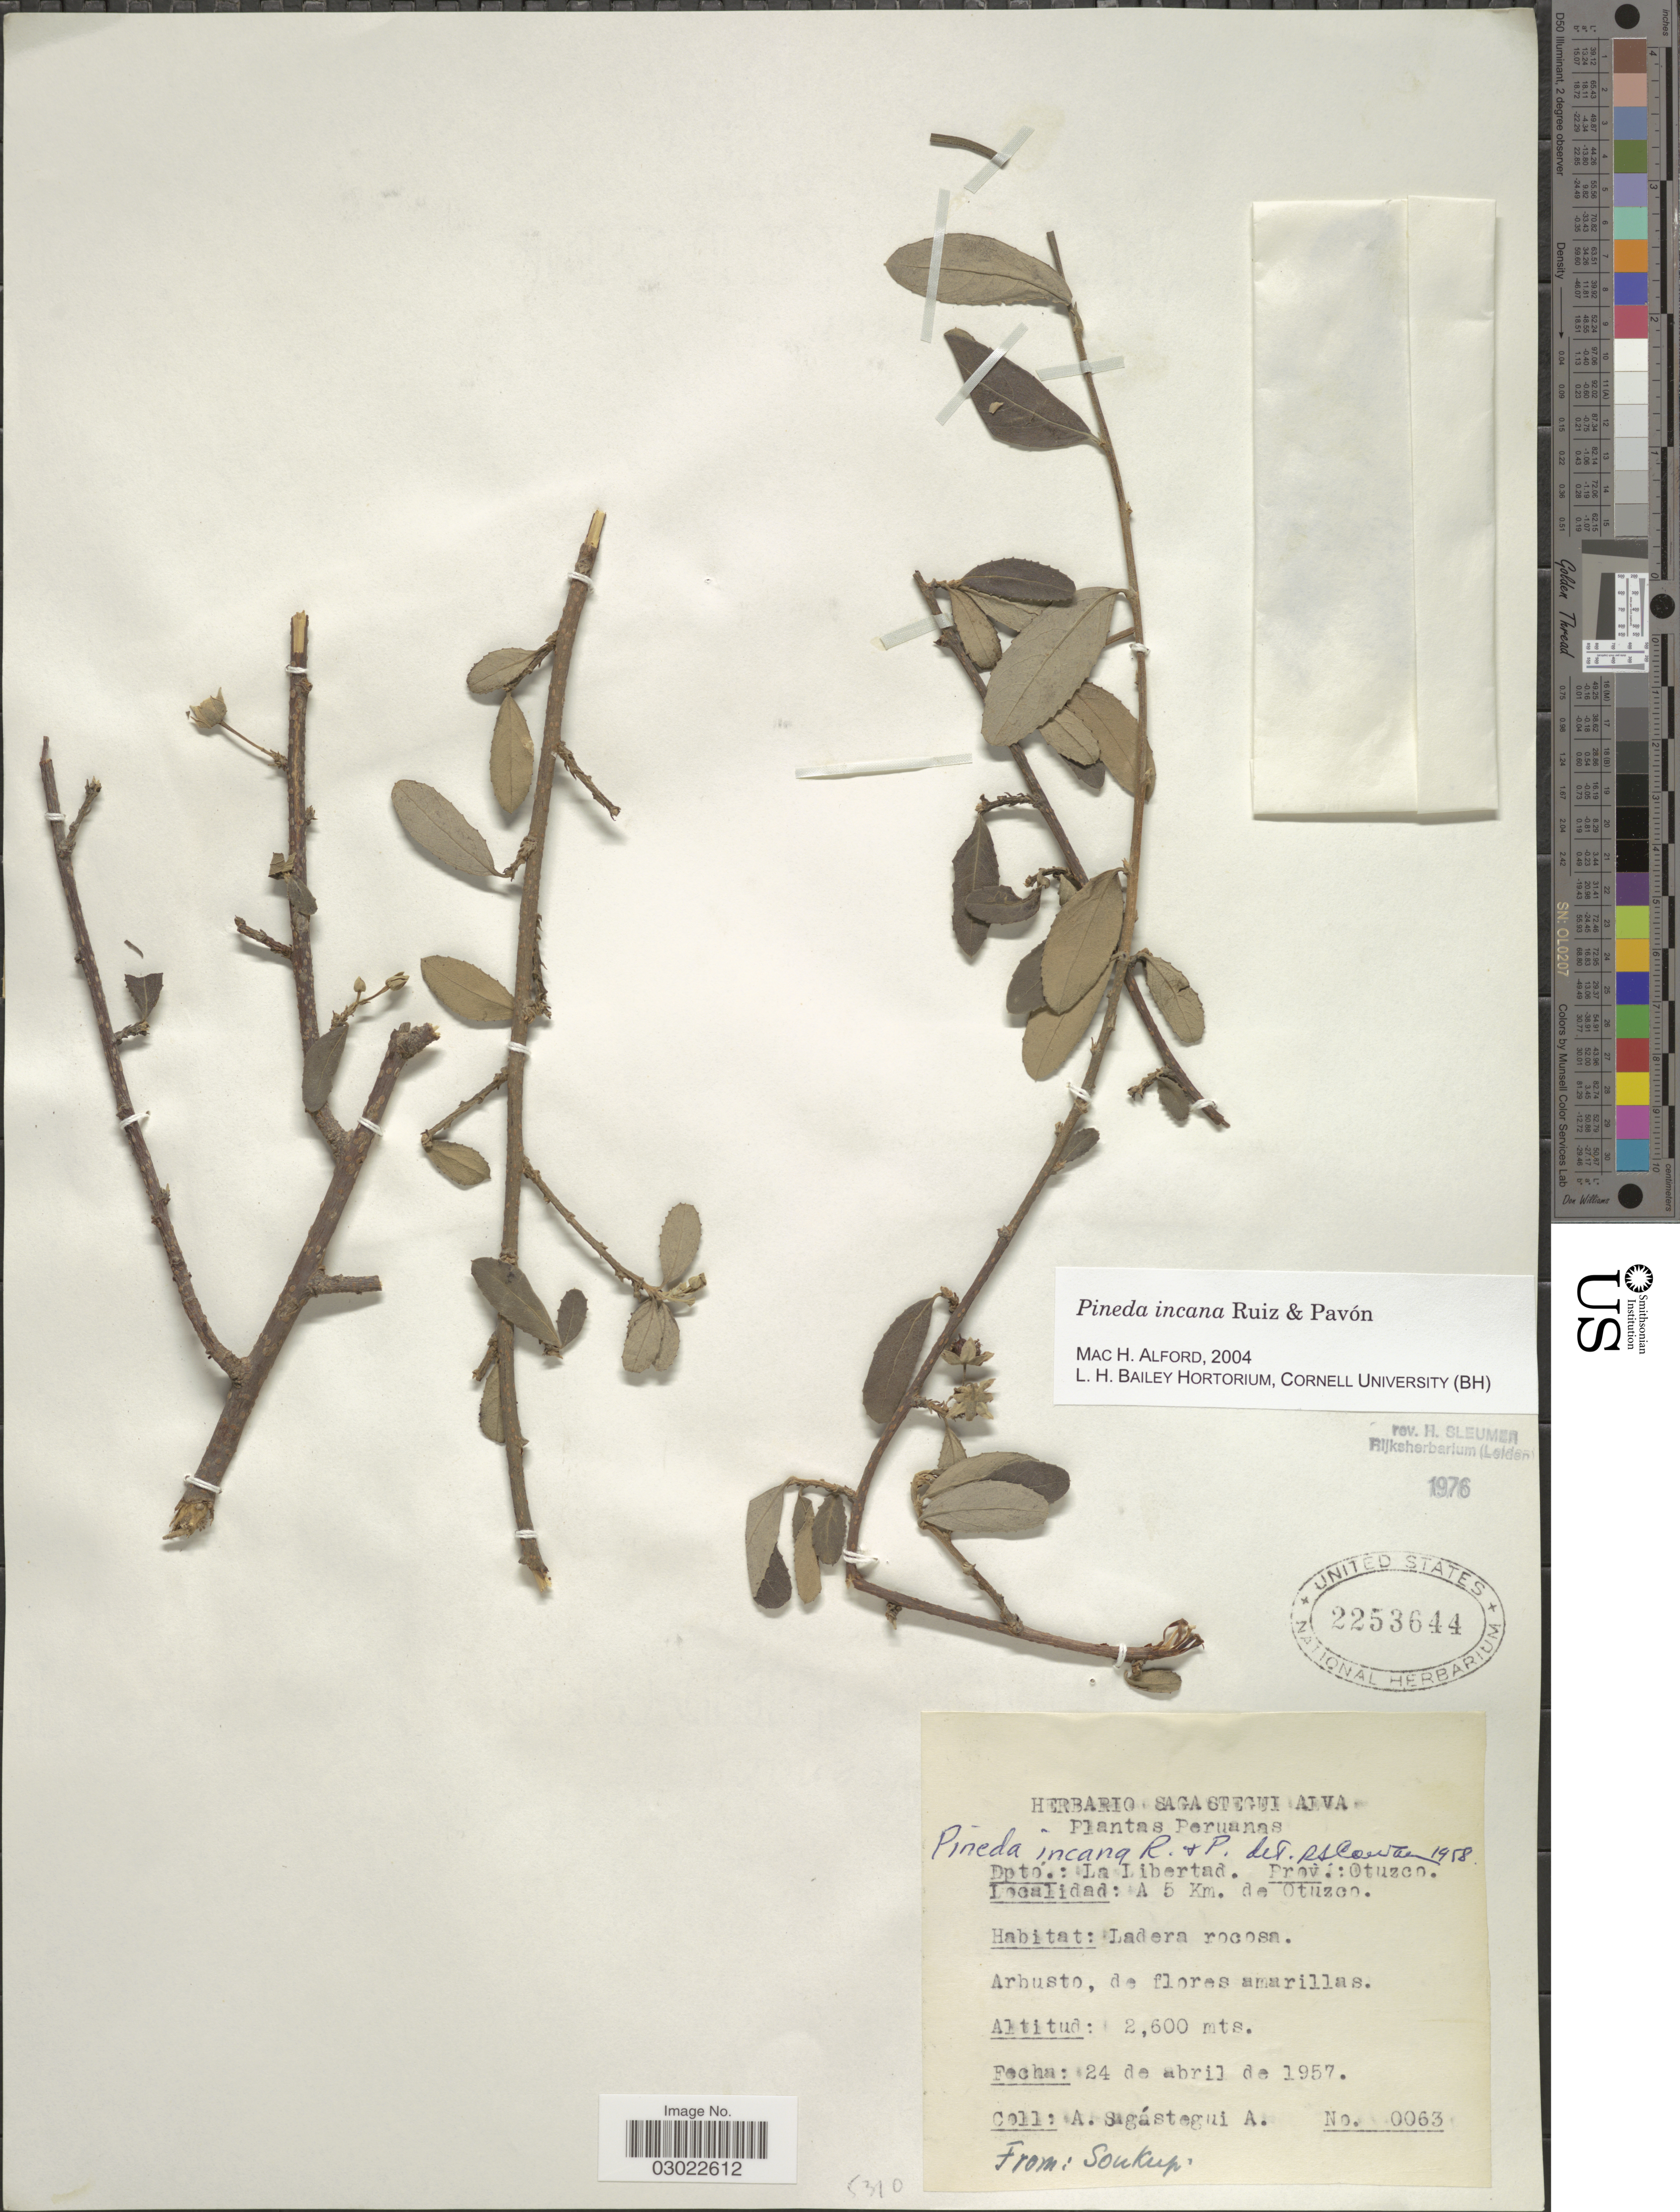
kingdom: Plantae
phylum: Tracheophyta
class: Magnoliopsida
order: Malpighiales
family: Salicaceae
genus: Pineda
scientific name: Pineda incana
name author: Ruiz & Pav.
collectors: A. Sagástegui A.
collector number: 0063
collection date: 1957-04-24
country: Peru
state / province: La Libertad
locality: Dpto. La Libertad. Prov. Otuzco. A 5 Km. de Otuzco.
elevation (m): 2600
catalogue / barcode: US 2253644